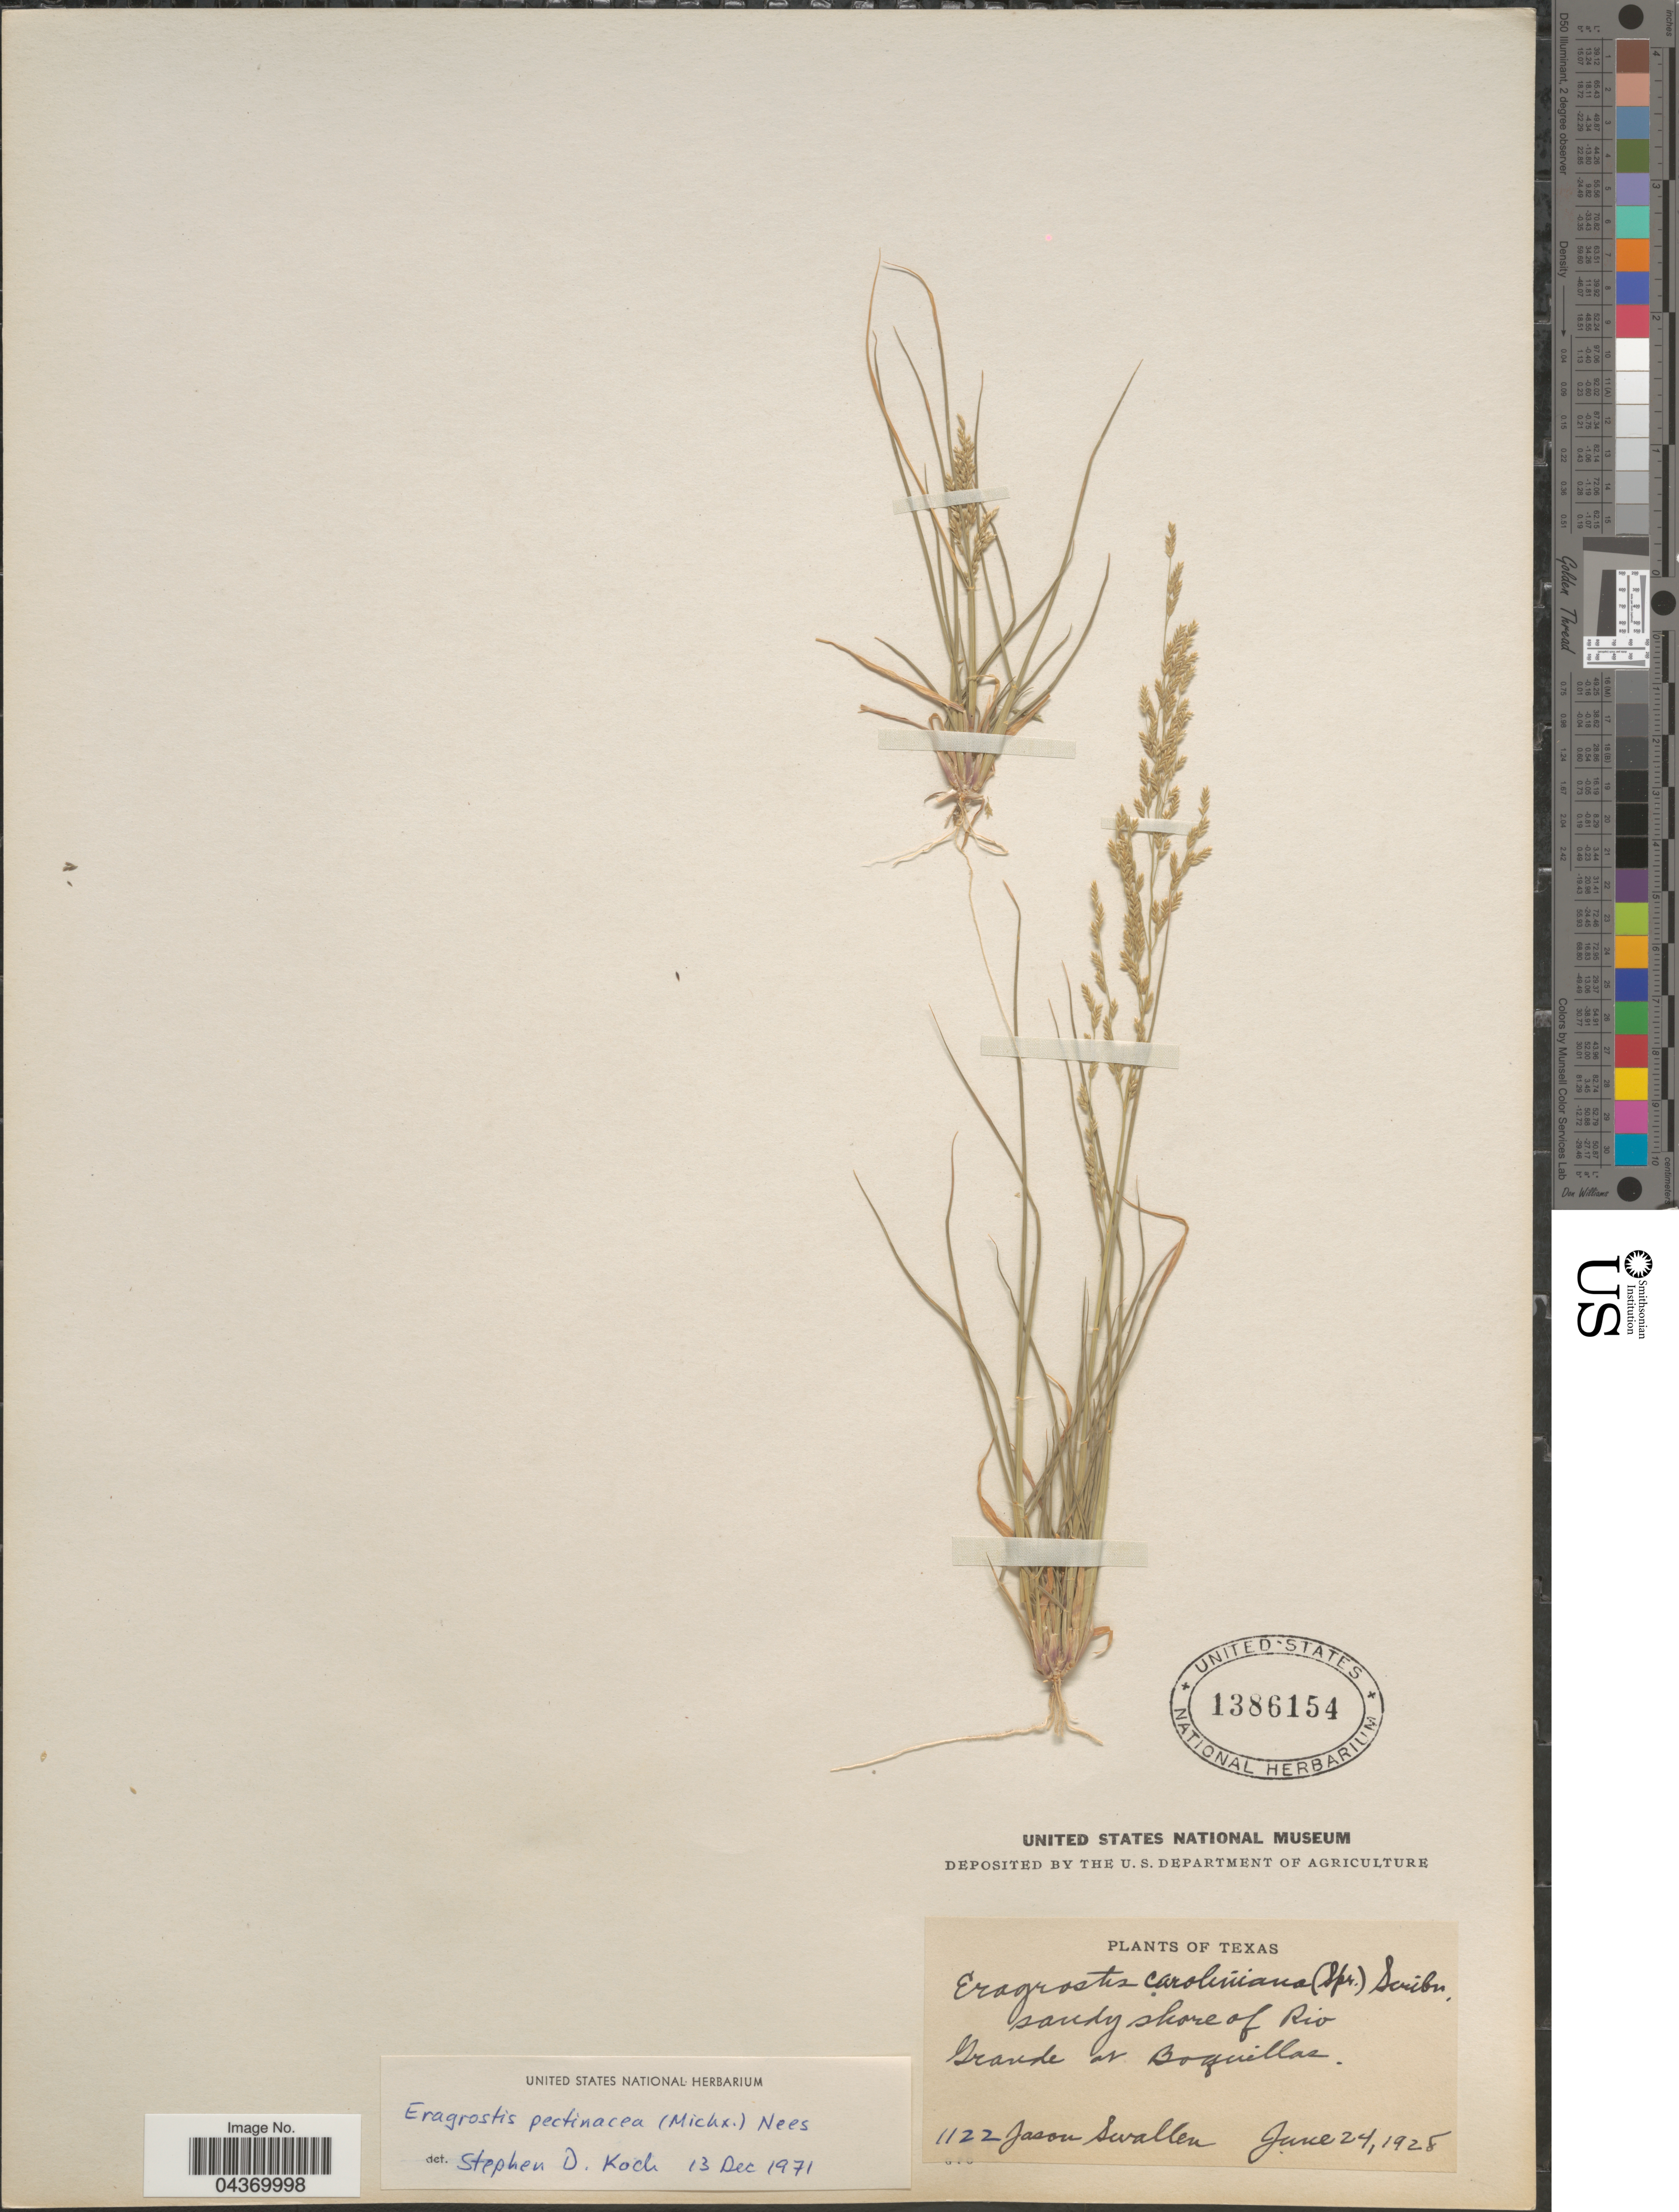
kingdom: Plantae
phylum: Tracheophyta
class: Liliopsida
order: Poales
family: Poaceae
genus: Eragrostis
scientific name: Eragrostis pectinacea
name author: (Michx.) Nees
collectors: J. R. Swallen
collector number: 1122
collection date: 1928-06-24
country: United States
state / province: Texas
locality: Sandy shore of Rio Grande at Boquillas.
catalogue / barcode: US 1386154